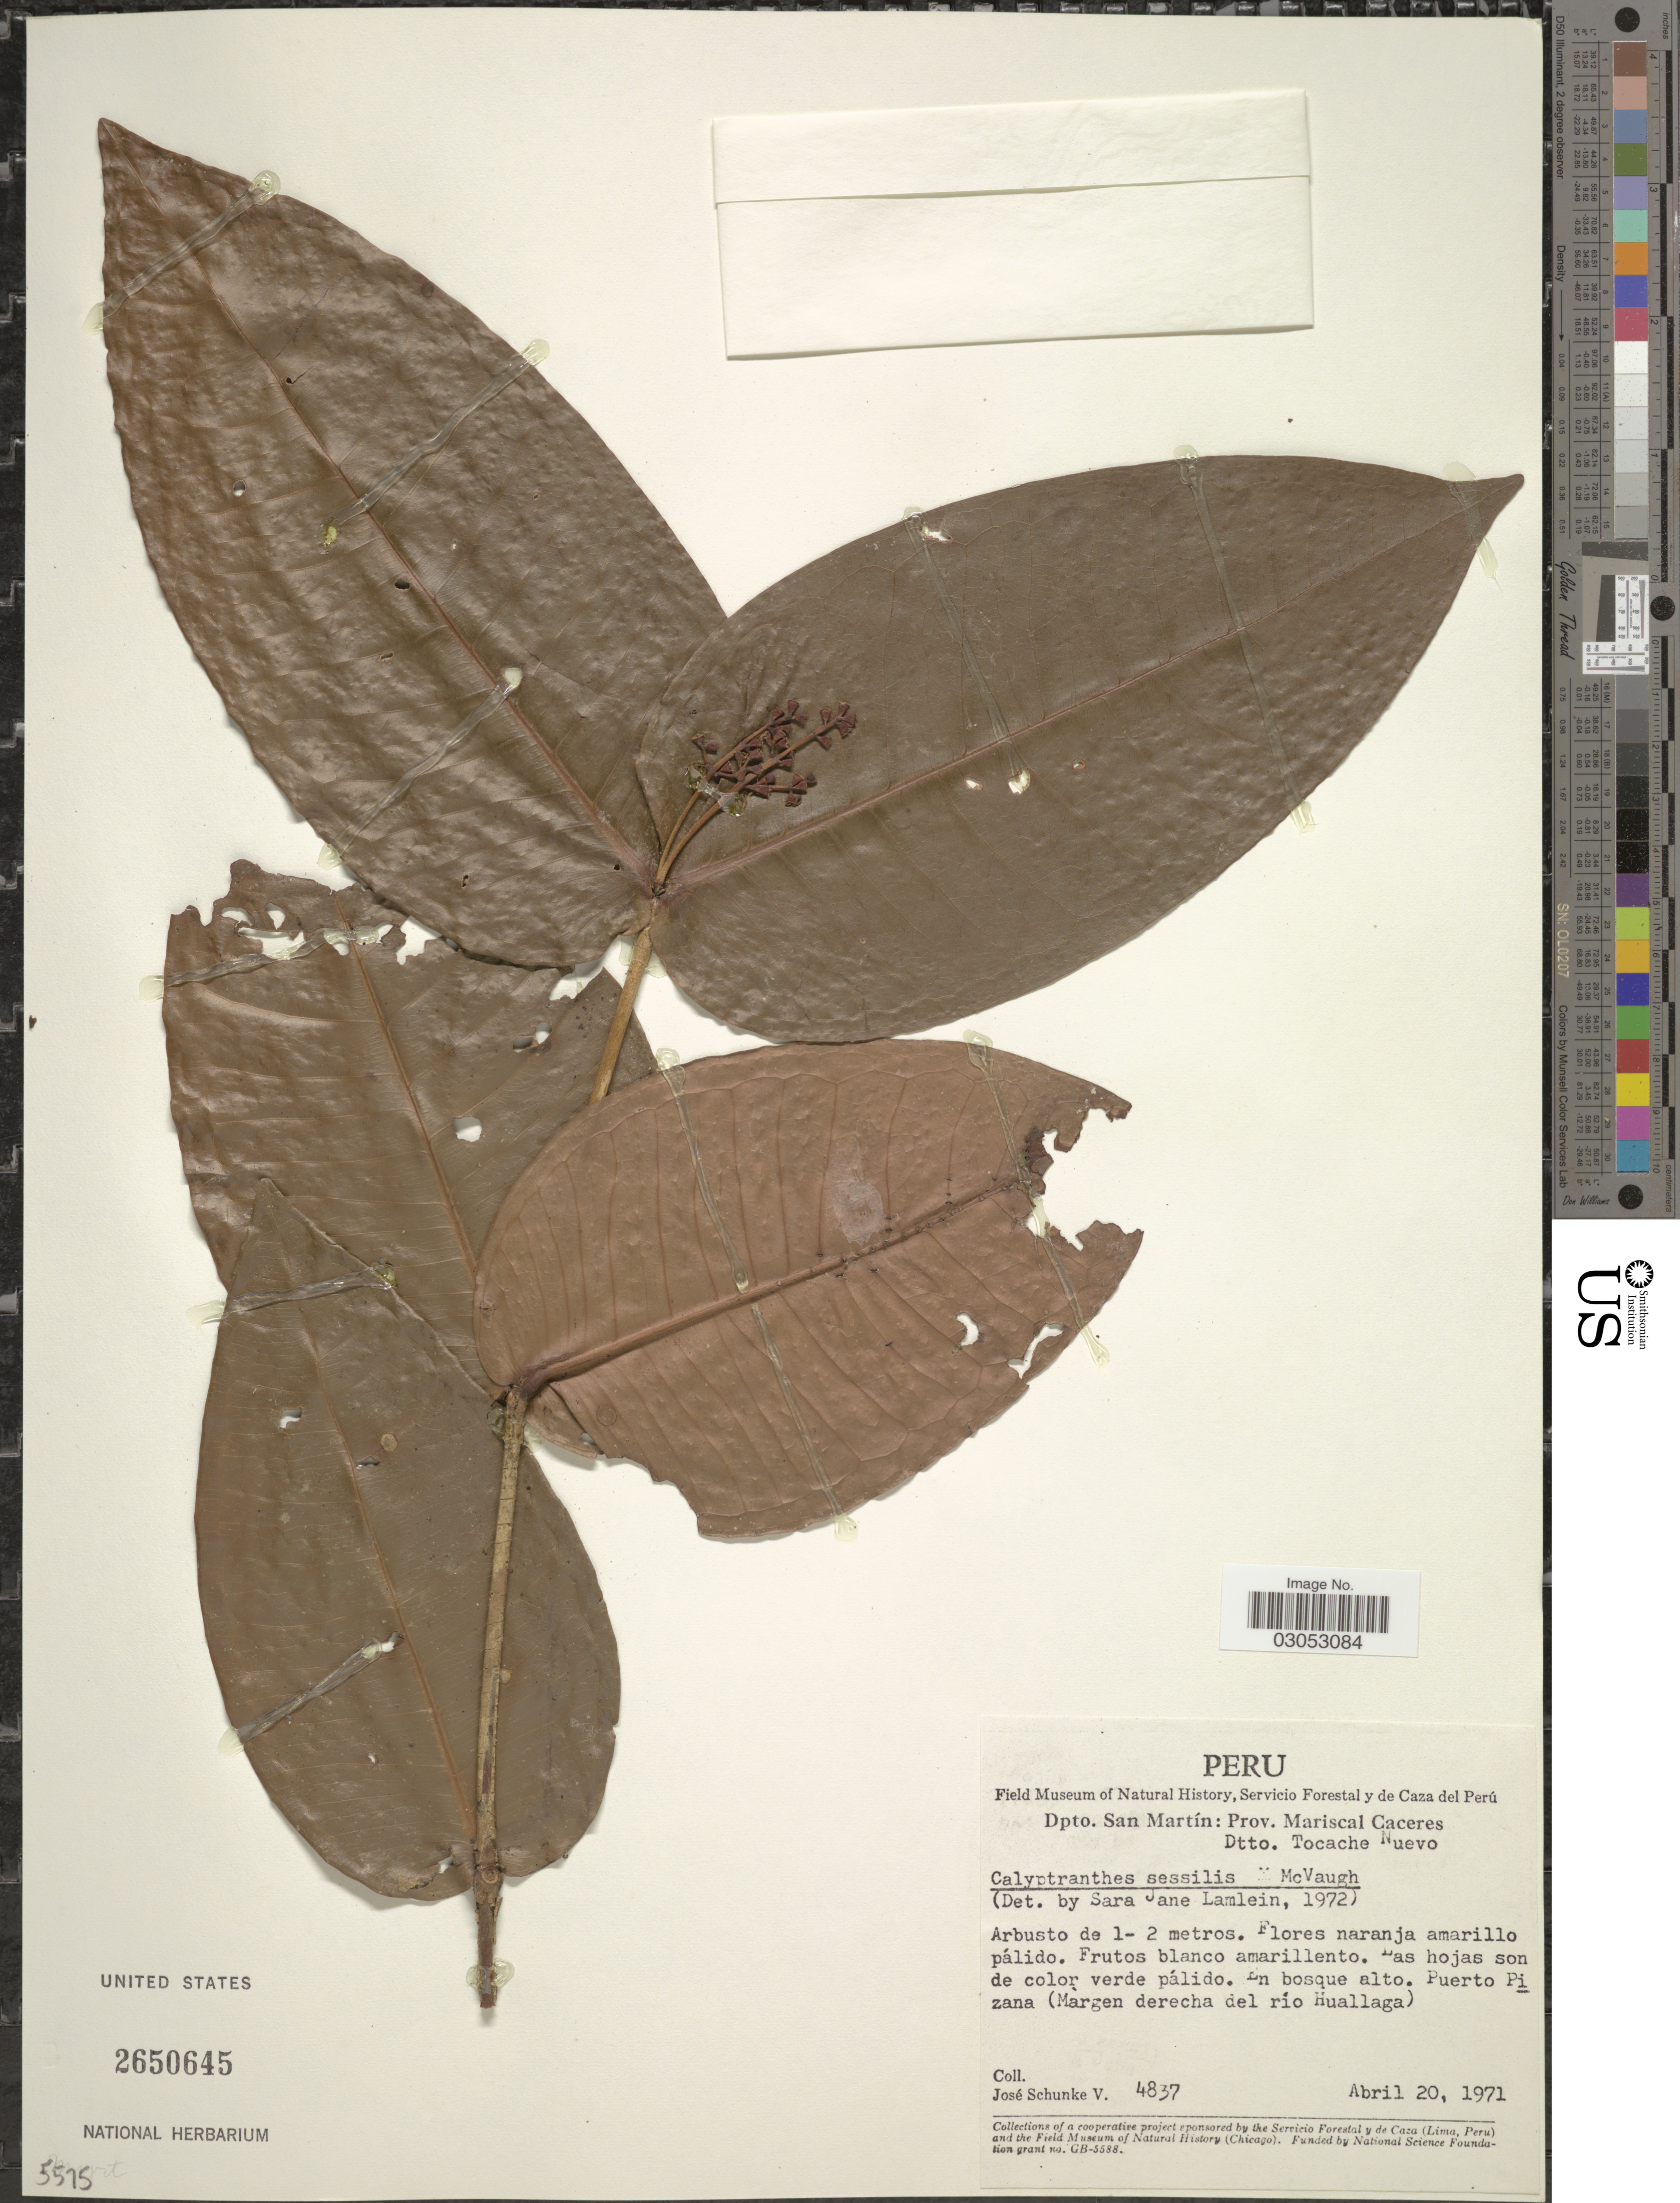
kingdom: Plantae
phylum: Tracheophyta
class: Magnoliopsida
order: Myrtales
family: Myrtaceae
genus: Myrcia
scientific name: Myrcia sessilis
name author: (McVaugh) A.R. Lourenço & Parra-Os.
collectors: J. Schunke Vigo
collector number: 4837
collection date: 1971-04-20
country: Peru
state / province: San Martín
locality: Dpto. San Martín: Prov. Mariscal Caceres, Dtto. Tocache Nuevo. Puerto Pizana (Margen derecha del río Huallaga).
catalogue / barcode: US 2650645